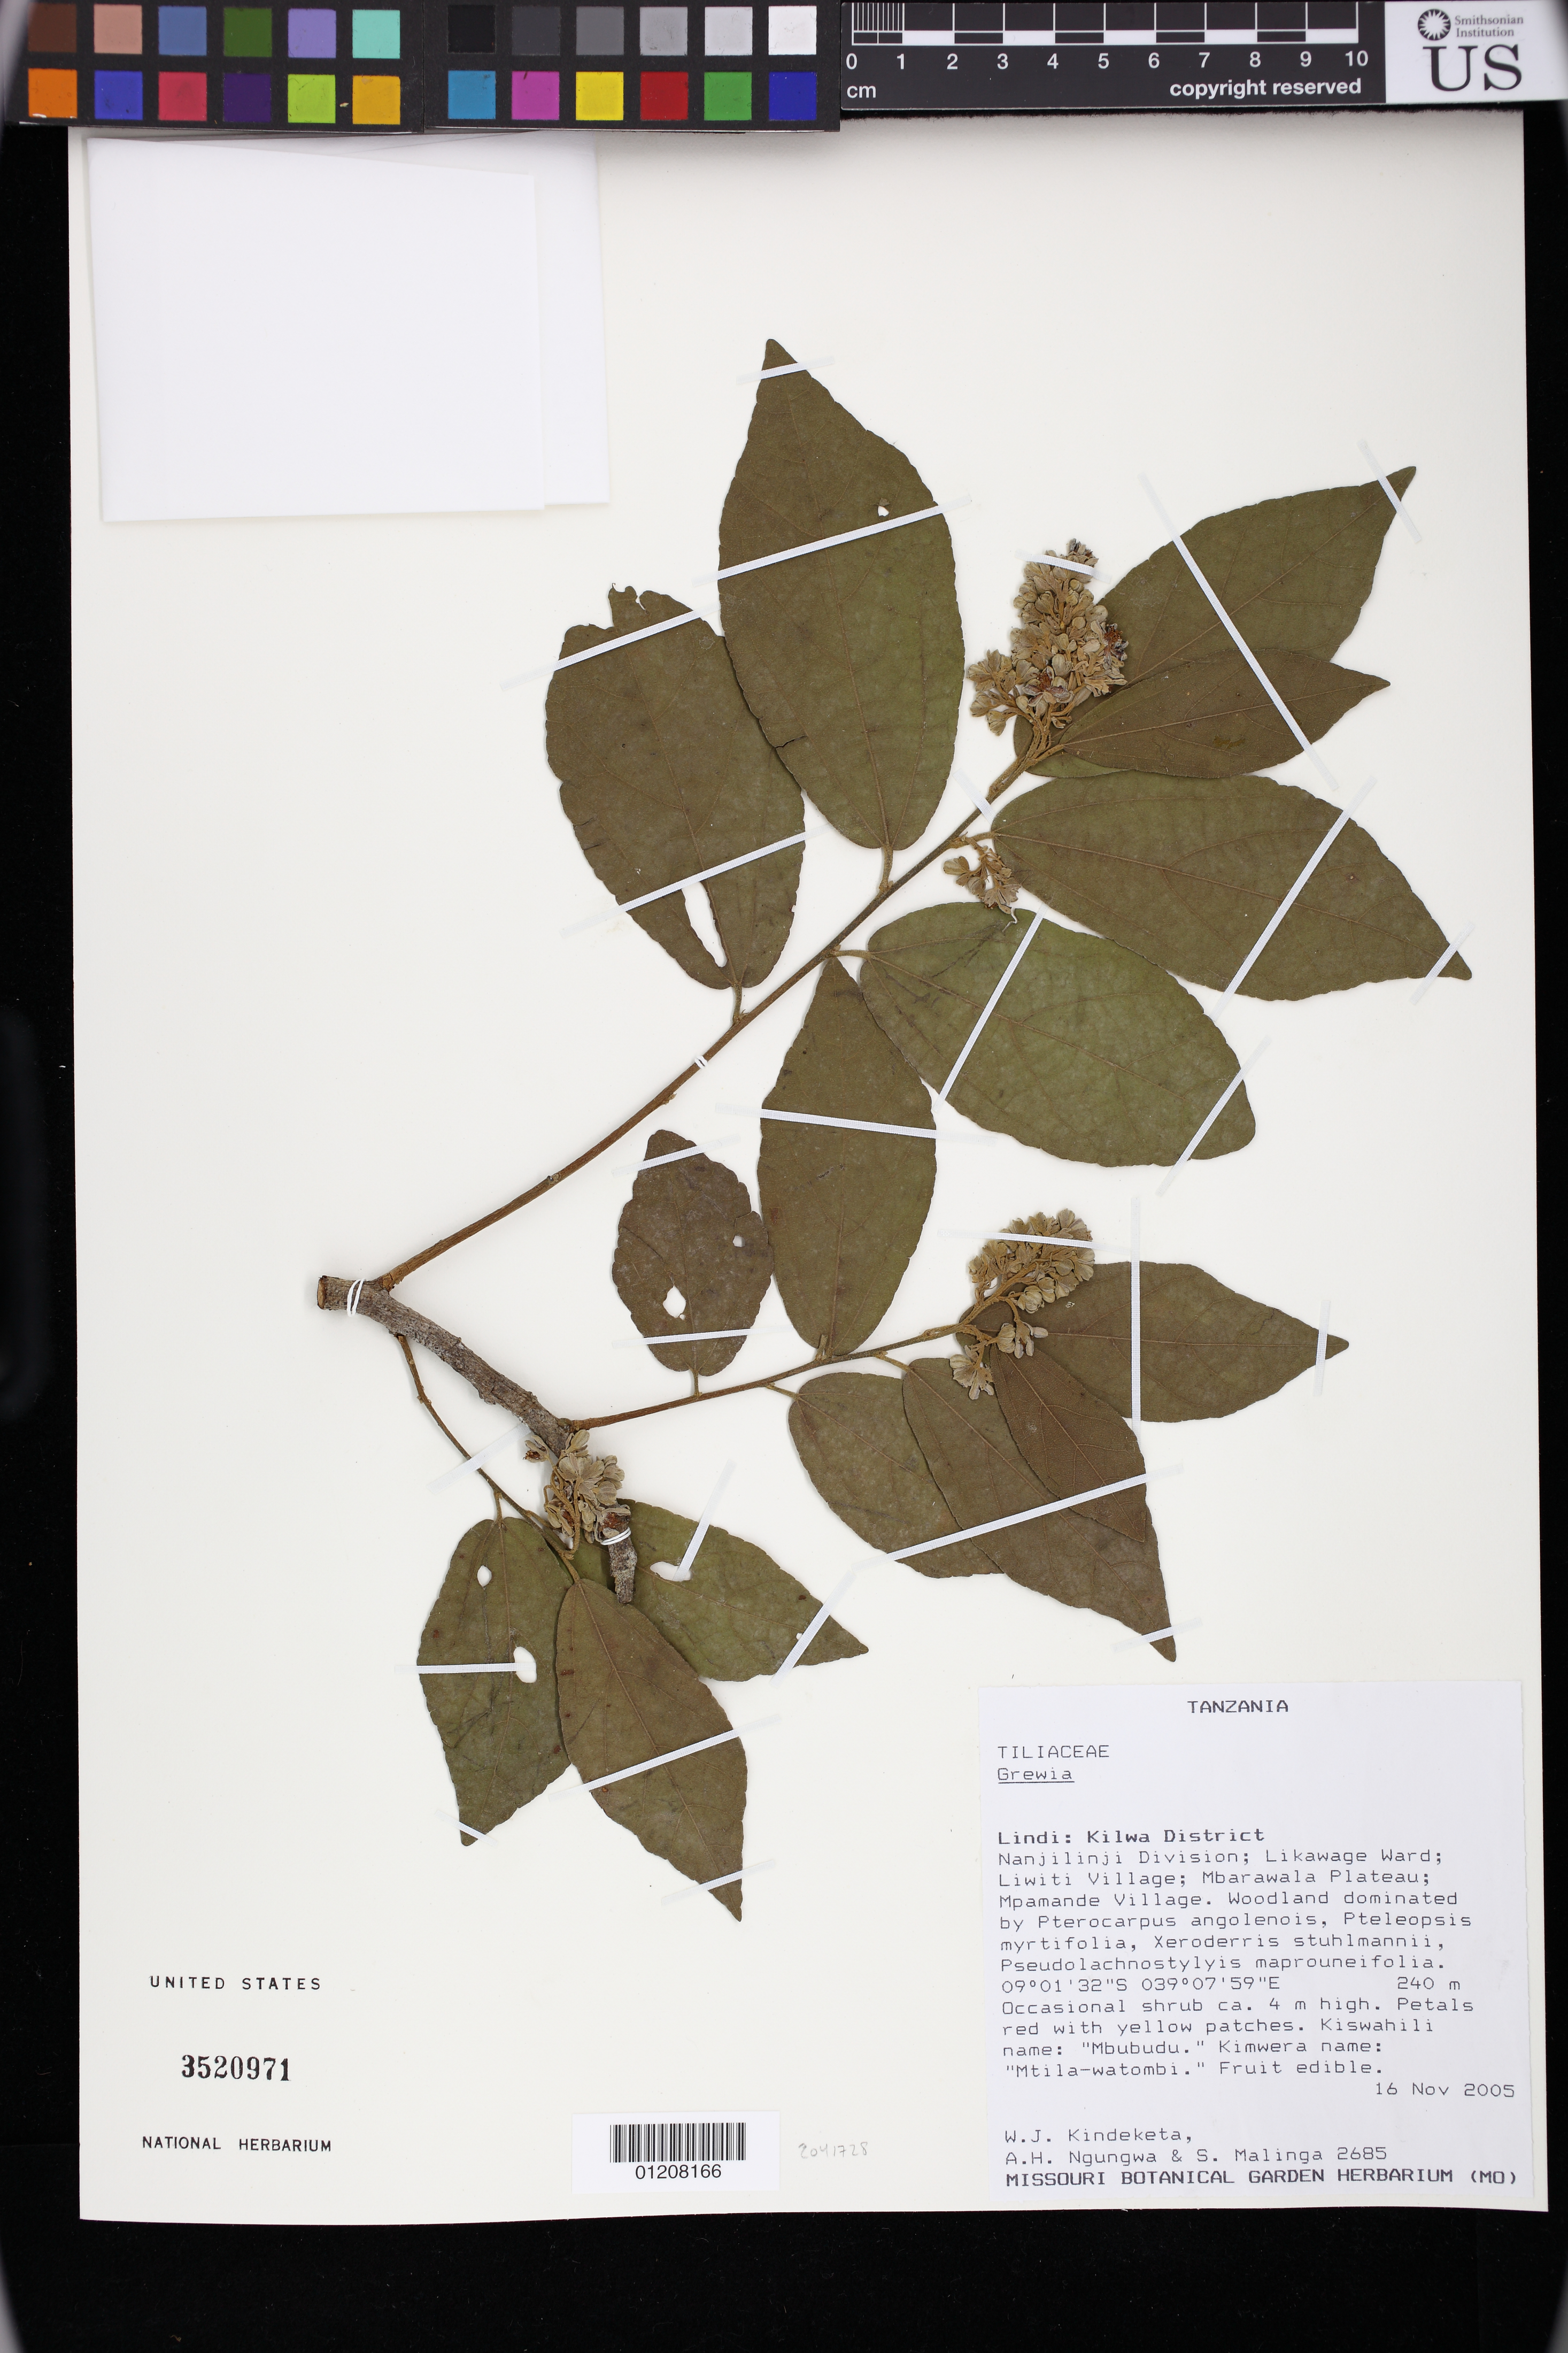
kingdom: Plantae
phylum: Tracheophyta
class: Magnoliopsida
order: Malvales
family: Malvaceae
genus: Microcos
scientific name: Microcos conocarpa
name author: Burret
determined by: Dorr, L. J., (BOT), Smithsonian Institution - National Museum of Natural History (UNITED STATES)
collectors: W. J. Kindeketa, A. Ngungwa & P. Malinga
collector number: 2685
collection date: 2005-11-16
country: Tanzania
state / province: Lindi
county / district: Kilwa District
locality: Nanjilinji division; Likawage Ward; Liwiti Village; Mbarawala Plateau; Mpamande Village. Woodland dominated by Pterocarpus angolenois, Pteleopsis myrtofolia, Xeroderris stuhlmannii, Pseudolachnostylyis maprouneifolia.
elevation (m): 240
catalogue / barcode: US 3520971